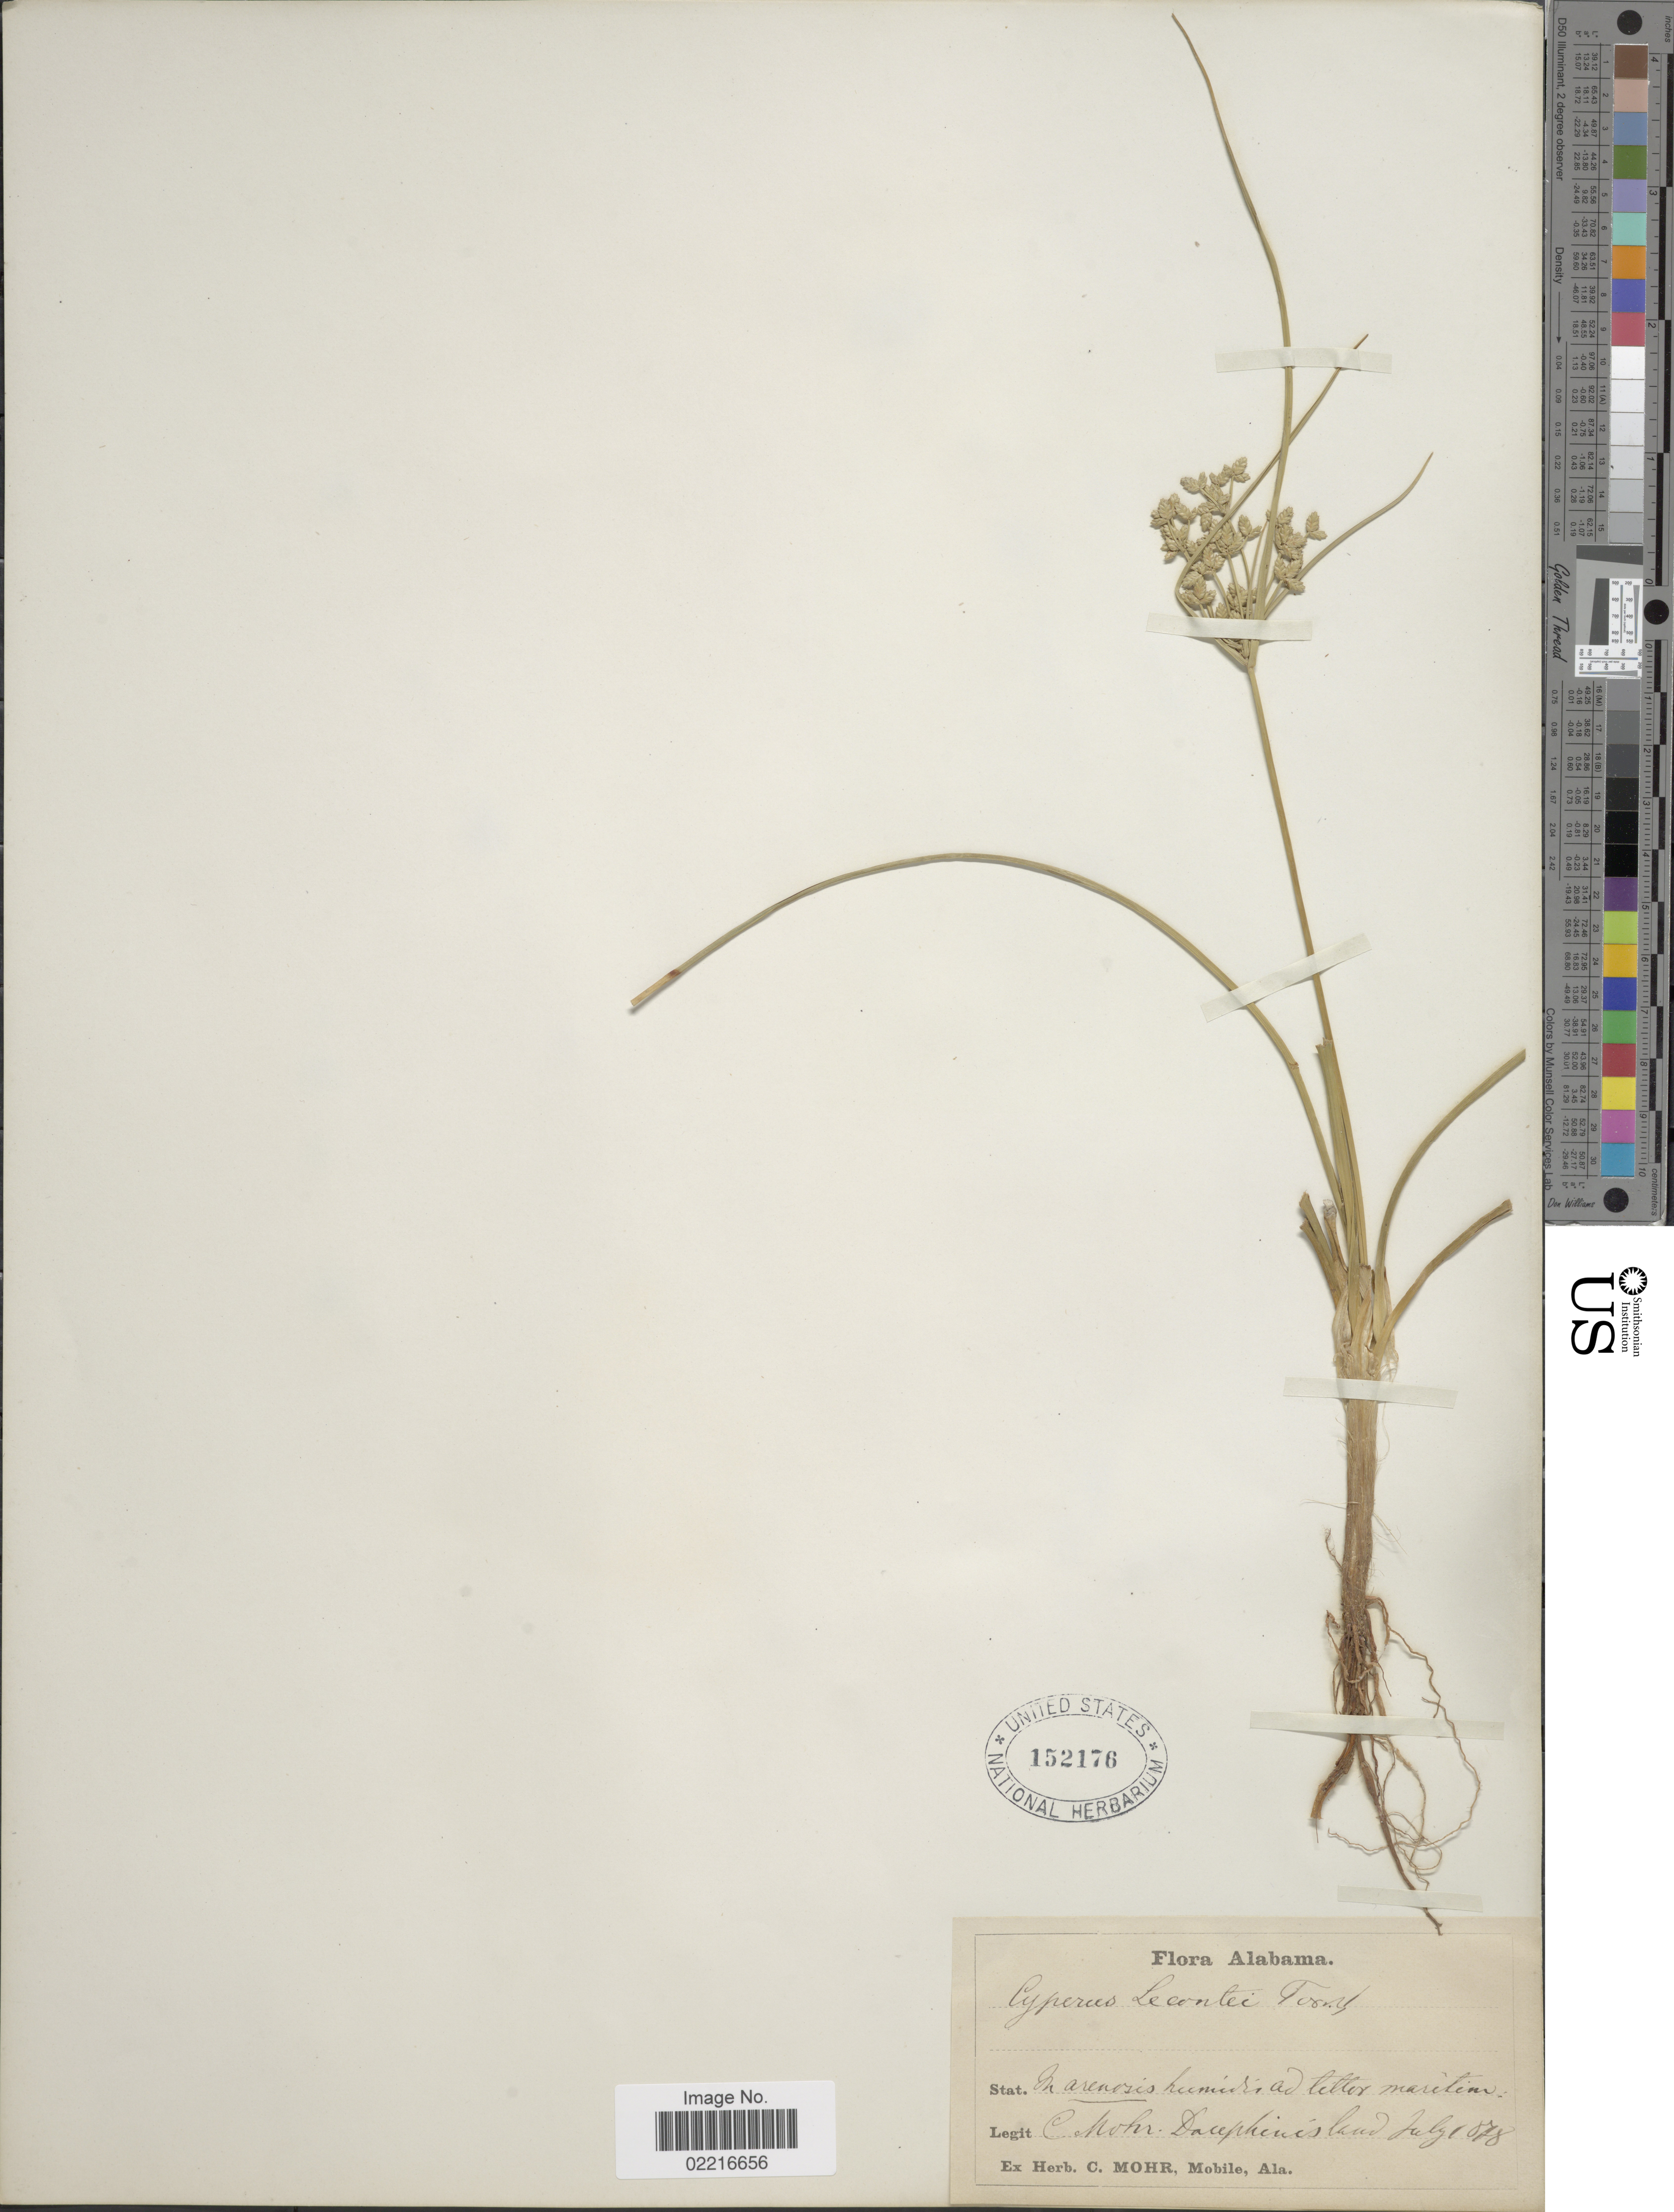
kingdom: Plantae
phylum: Tracheophyta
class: Liliopsida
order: Poales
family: Cyperaceae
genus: Cyperus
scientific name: Cyperus lecontei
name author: Torr. ex Steud.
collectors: C. T. Mohr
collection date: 1878-07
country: United States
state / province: Alabama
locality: Dauphin's Land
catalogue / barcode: US 152176